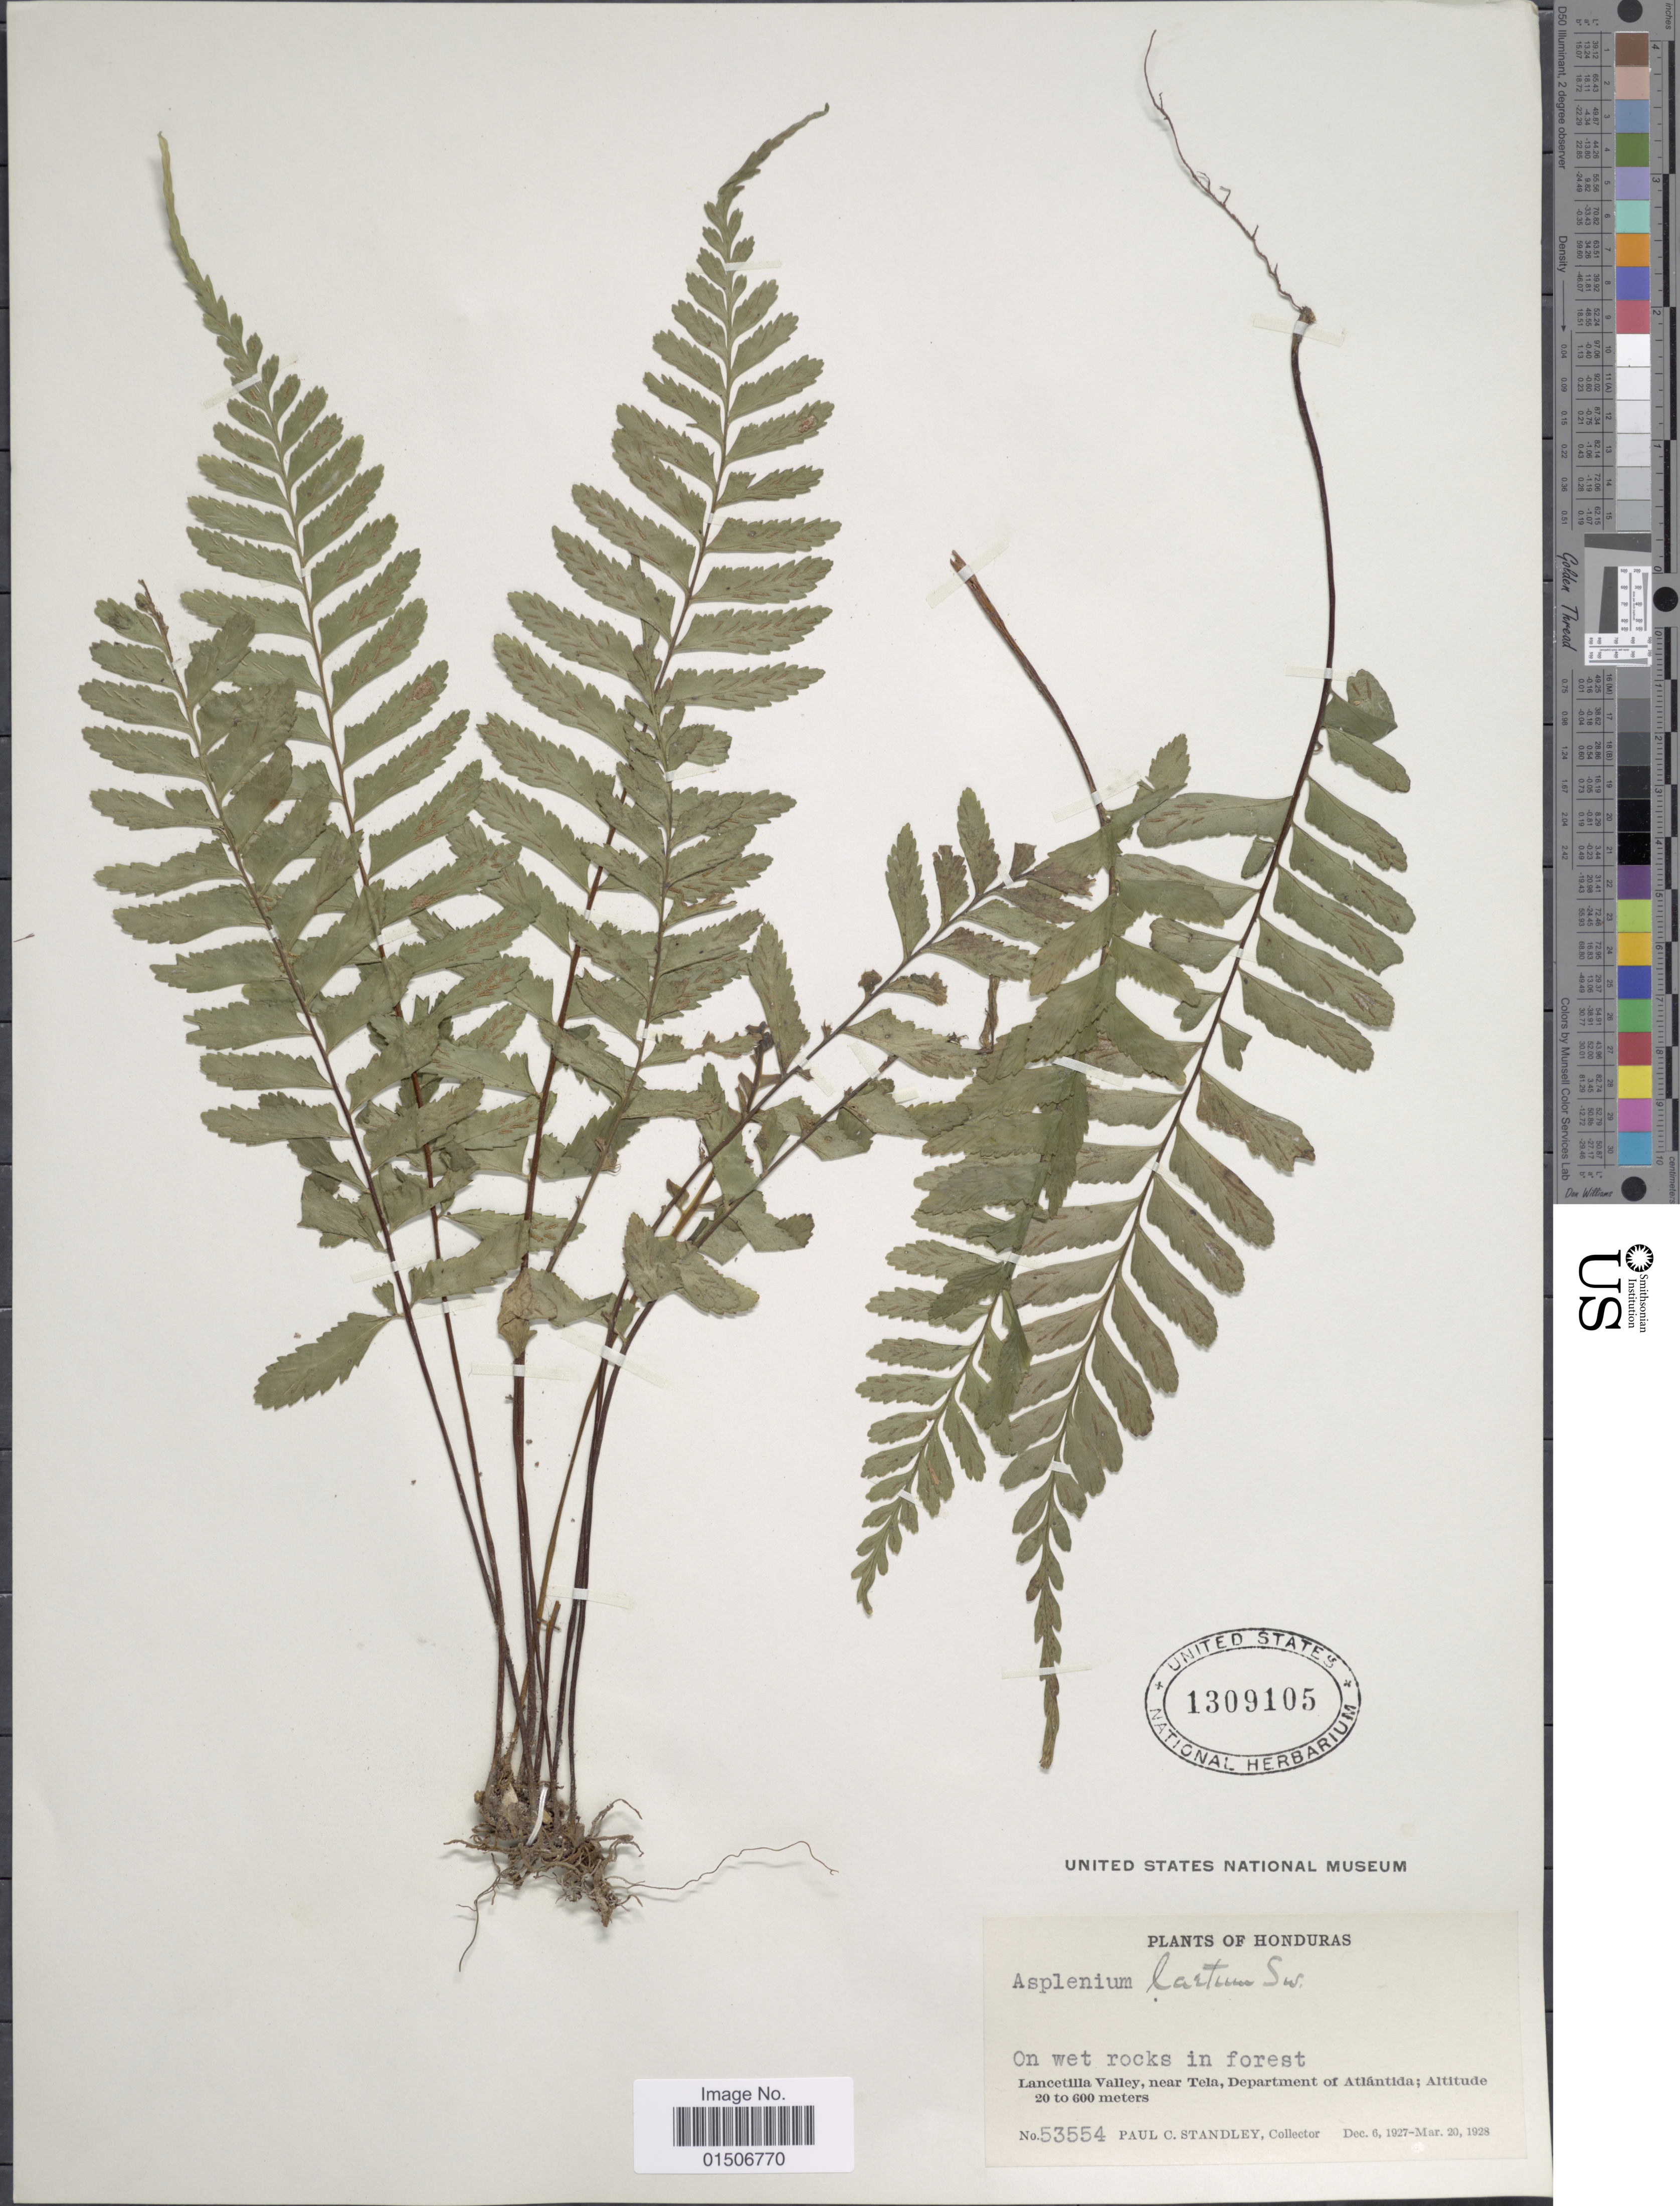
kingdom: Plantae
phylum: Tracheophyta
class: Polypodiopsida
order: Polypodiales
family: Aspleniaceae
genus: Asplenium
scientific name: Asplenium laetum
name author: Sw.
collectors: P. C. Standley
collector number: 53554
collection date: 1927-12-06/1928-03-20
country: Honduras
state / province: Atlántida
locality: On wet rocks in forest, Lancetilla Valley, near Tela, Department of Atlántida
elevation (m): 20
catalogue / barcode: US 1309105